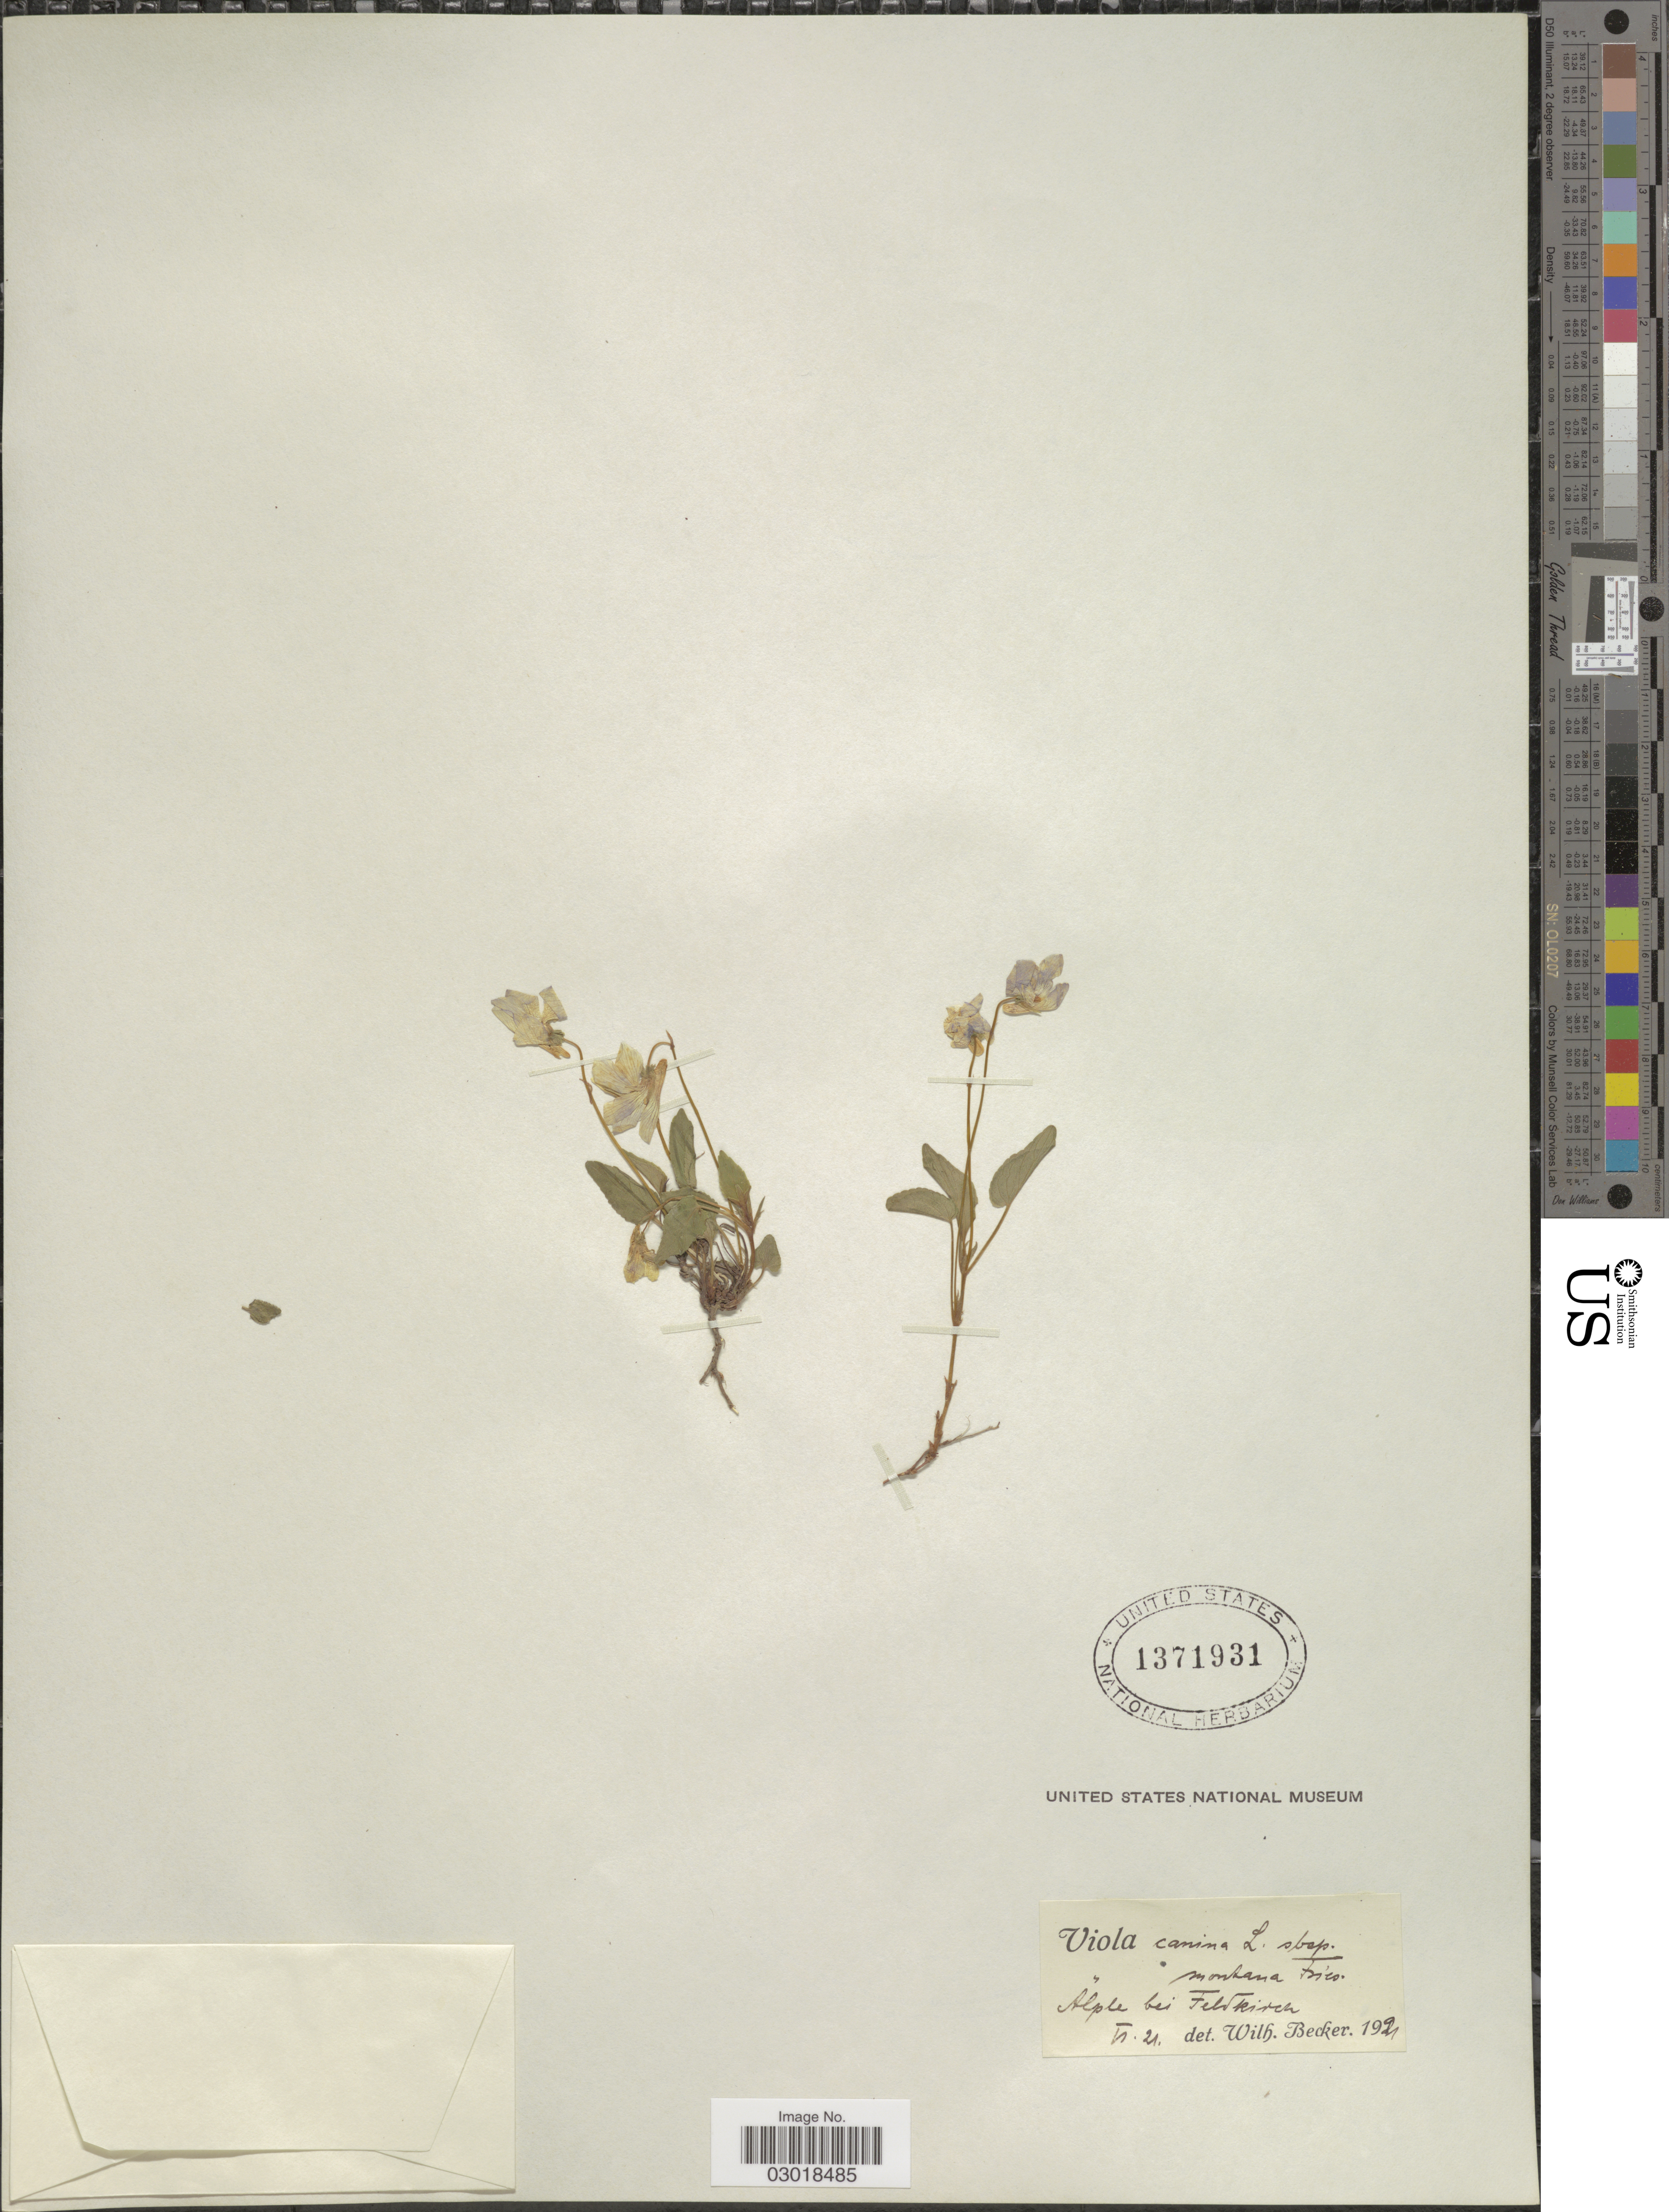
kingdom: Plantae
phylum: Tracheophyta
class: Magnoliopsida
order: Malpighiales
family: Violaceae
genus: Viola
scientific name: Viola canina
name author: L.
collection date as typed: Transcribed d/m/y: /6/21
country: Austria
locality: Alple bei Feldkirch.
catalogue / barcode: US 1371931